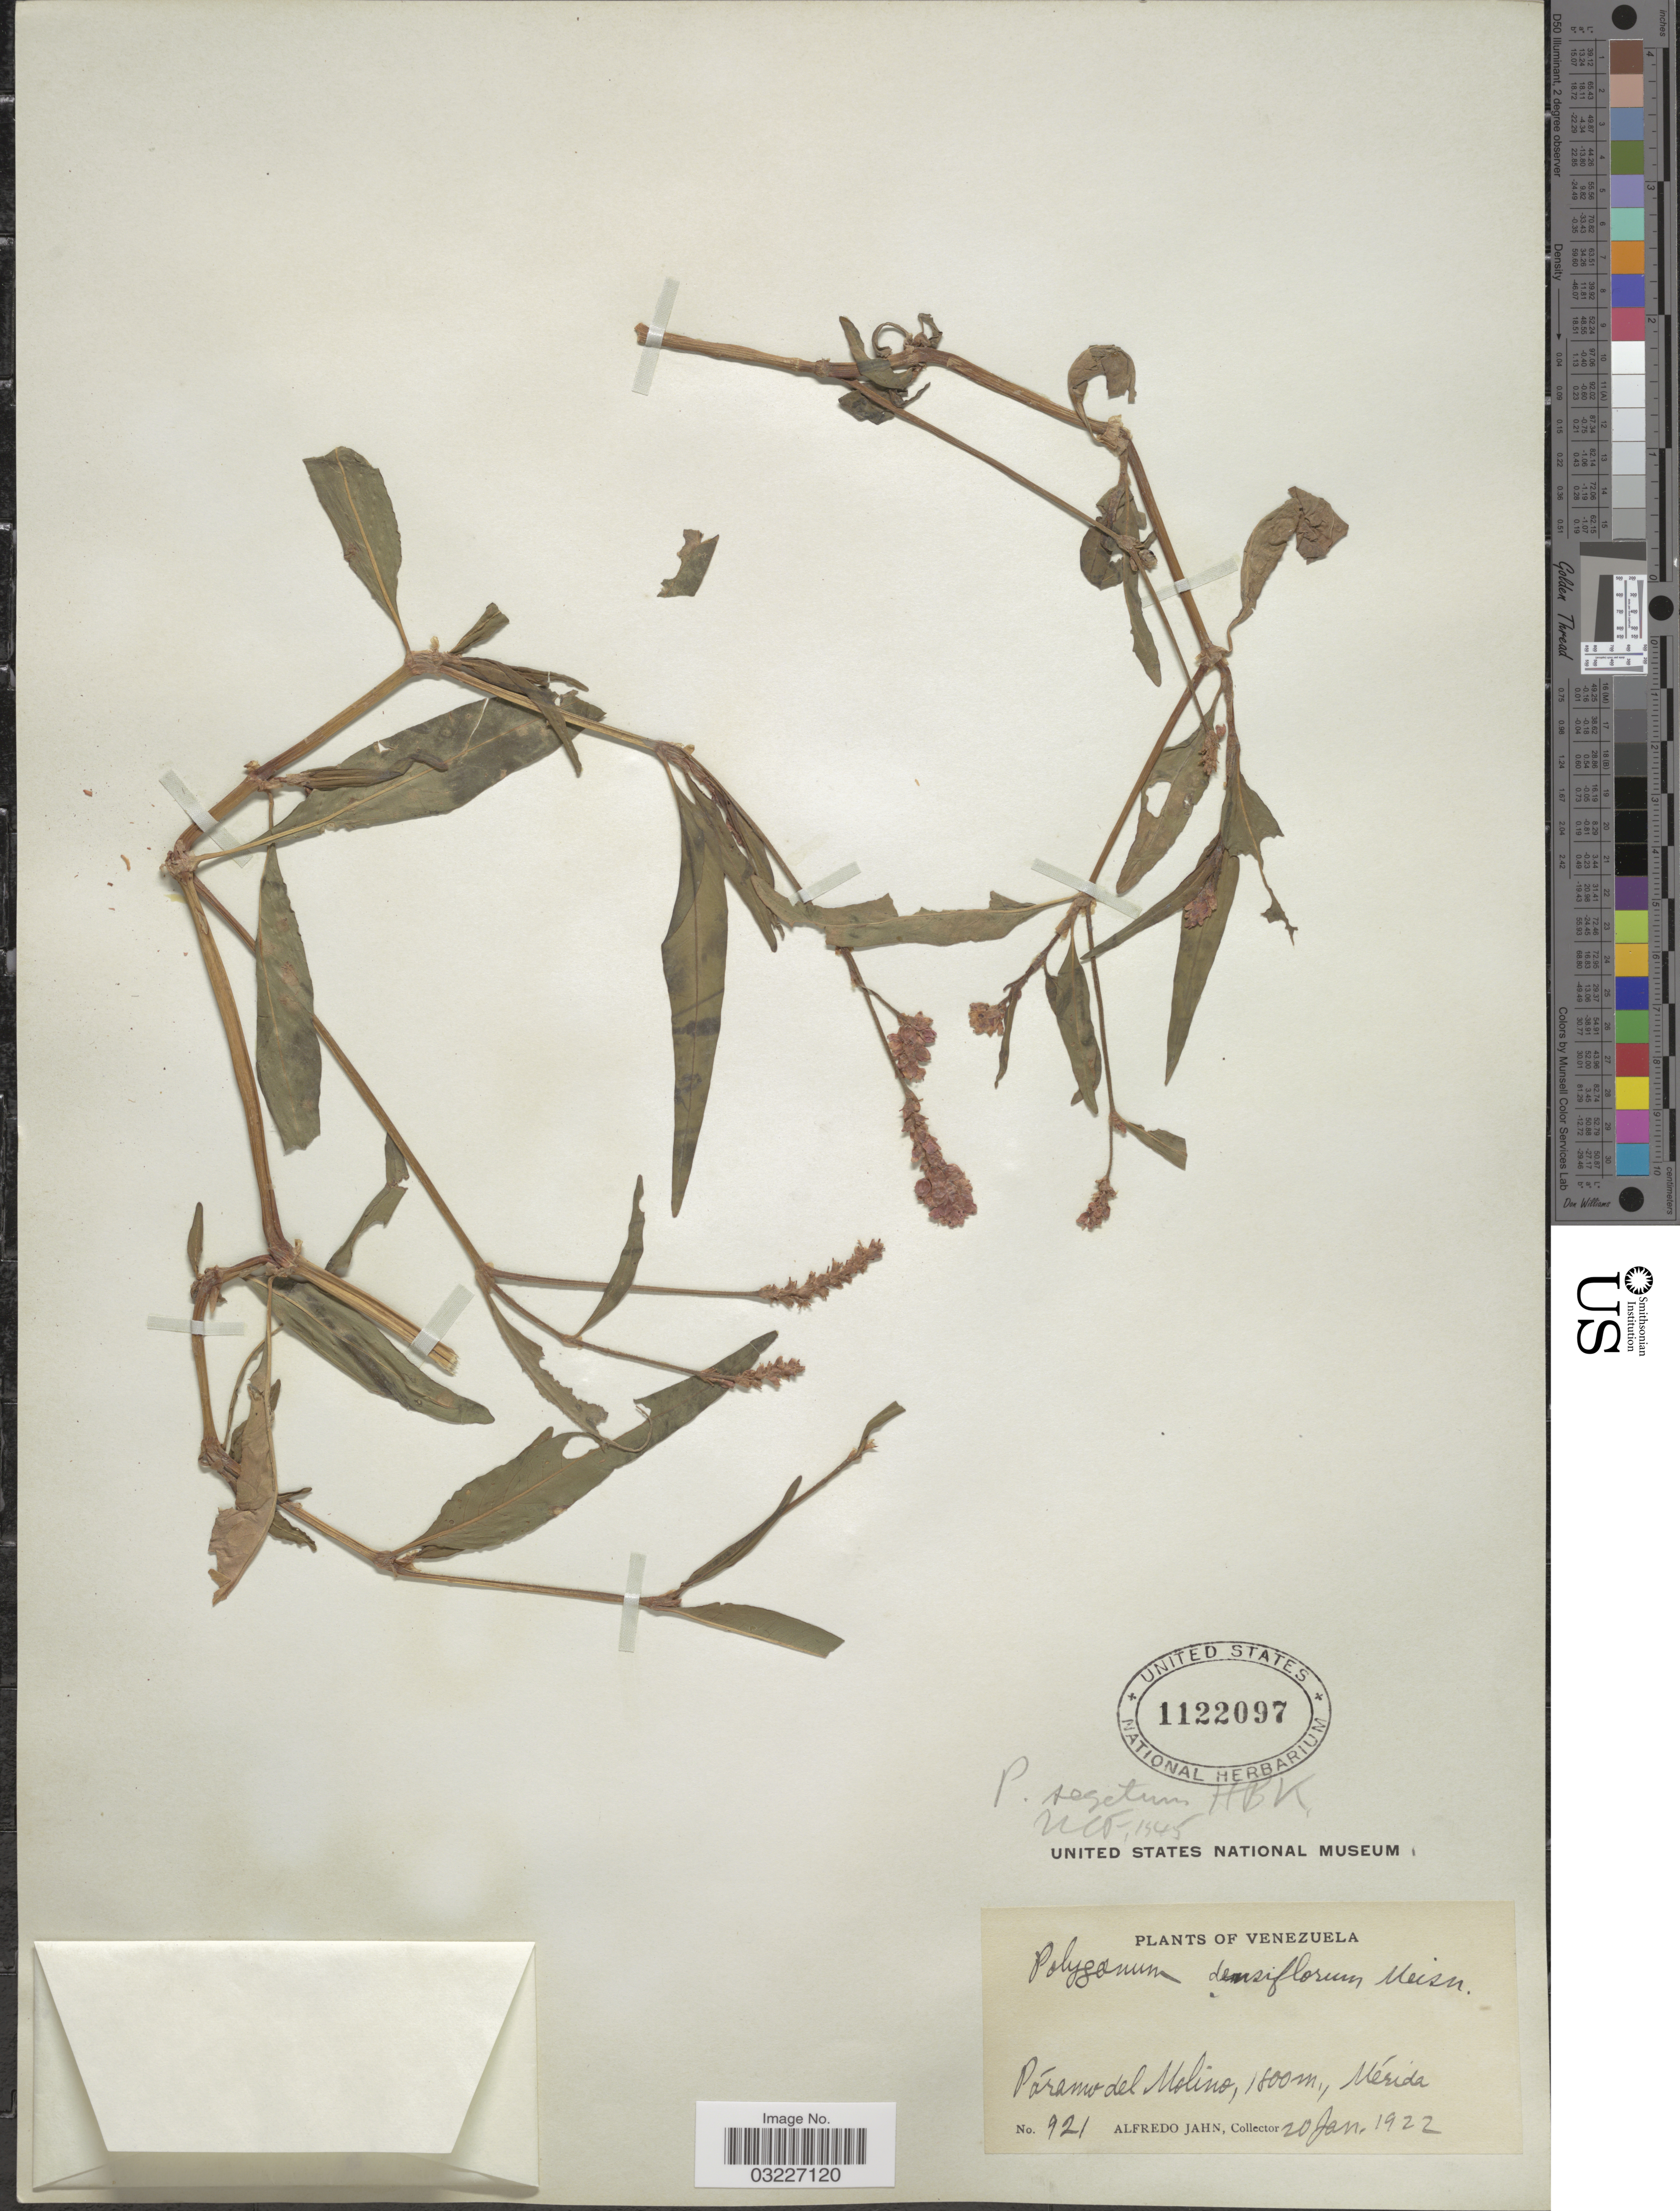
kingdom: Plantae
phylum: Tracheophyta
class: Magnoliopsida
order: Caryophyllales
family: Polygonaceae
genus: Polygonum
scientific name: Polygonum segetum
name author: Kunth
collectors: A. Jahn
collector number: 921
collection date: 1922-01-20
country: Venezuela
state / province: Mérida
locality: Páramo del Molino.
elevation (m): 1800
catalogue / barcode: US 1122097